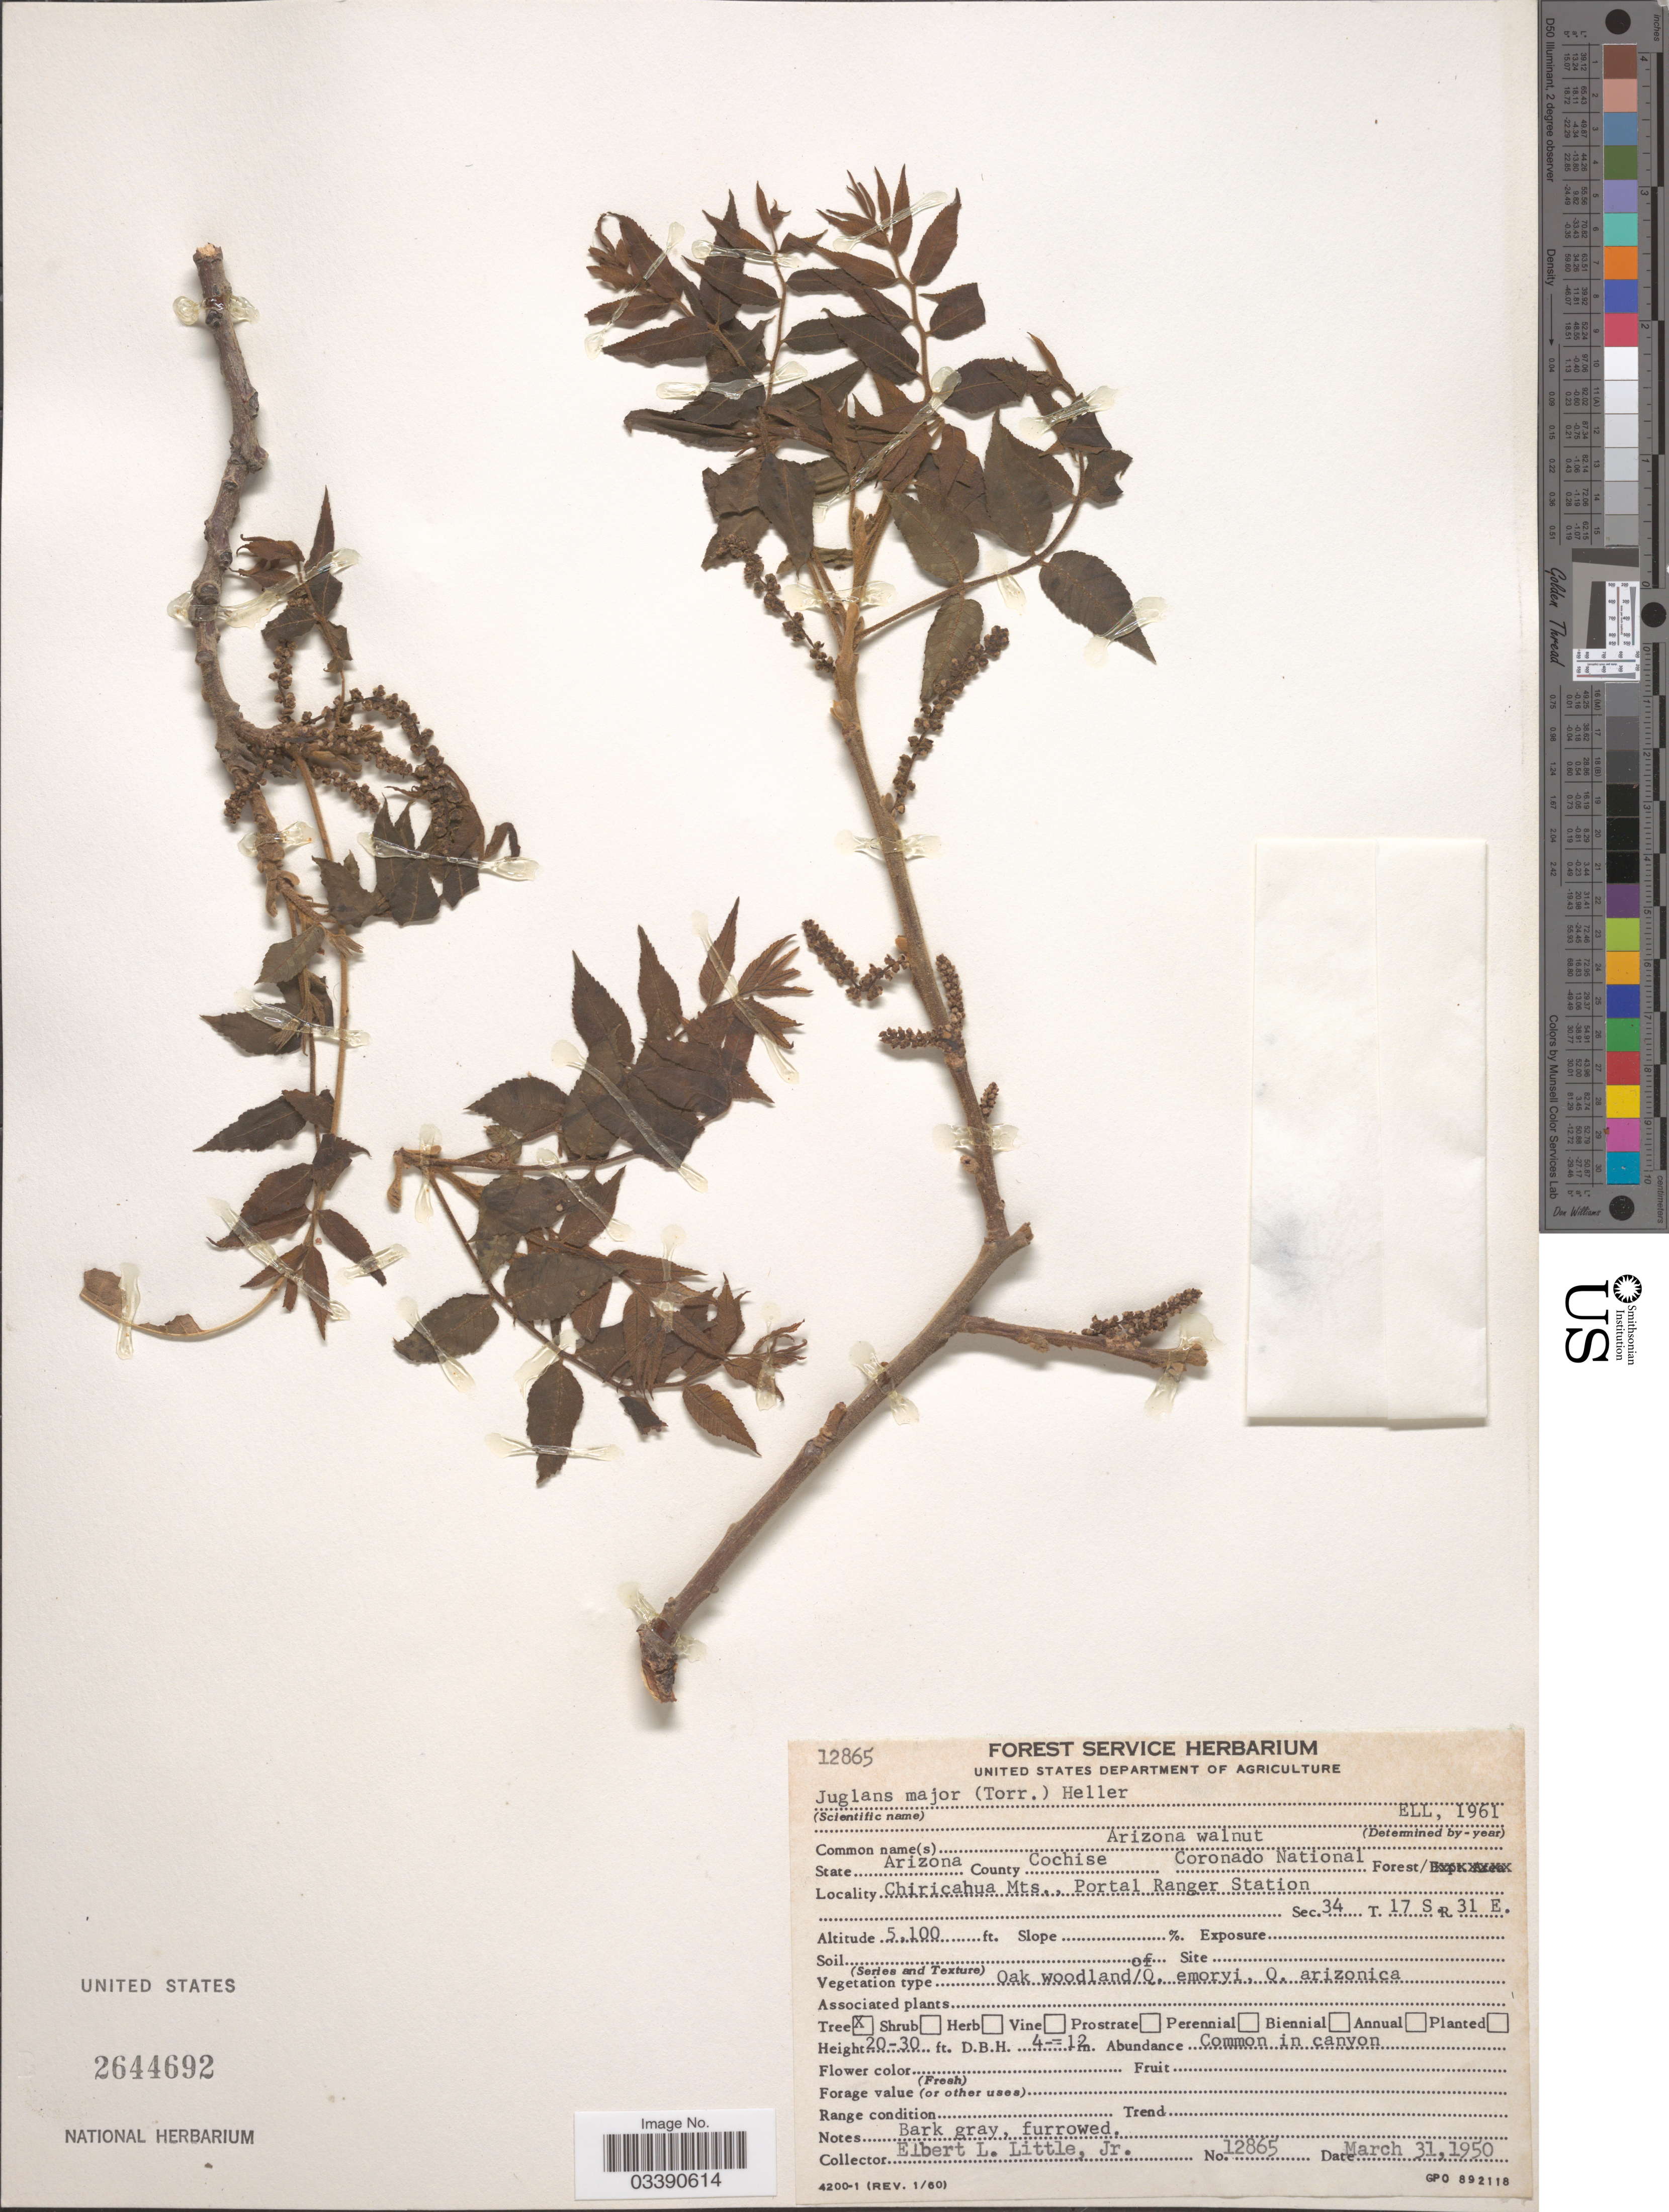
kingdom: Plantae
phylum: Tracheophyta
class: Magnoliopsida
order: Fagales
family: Juglandaceae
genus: Juglans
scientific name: Juglans major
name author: (Torr.) A. Heller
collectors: E. L. Little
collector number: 12865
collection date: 1950-03-31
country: United States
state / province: Arizona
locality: County Cochise. Coronado National Forest. Chiricahua Mts., Portal Ranger Station. Sec. 34 T. 17 S. R 31 E.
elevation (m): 1554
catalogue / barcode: US 2644692